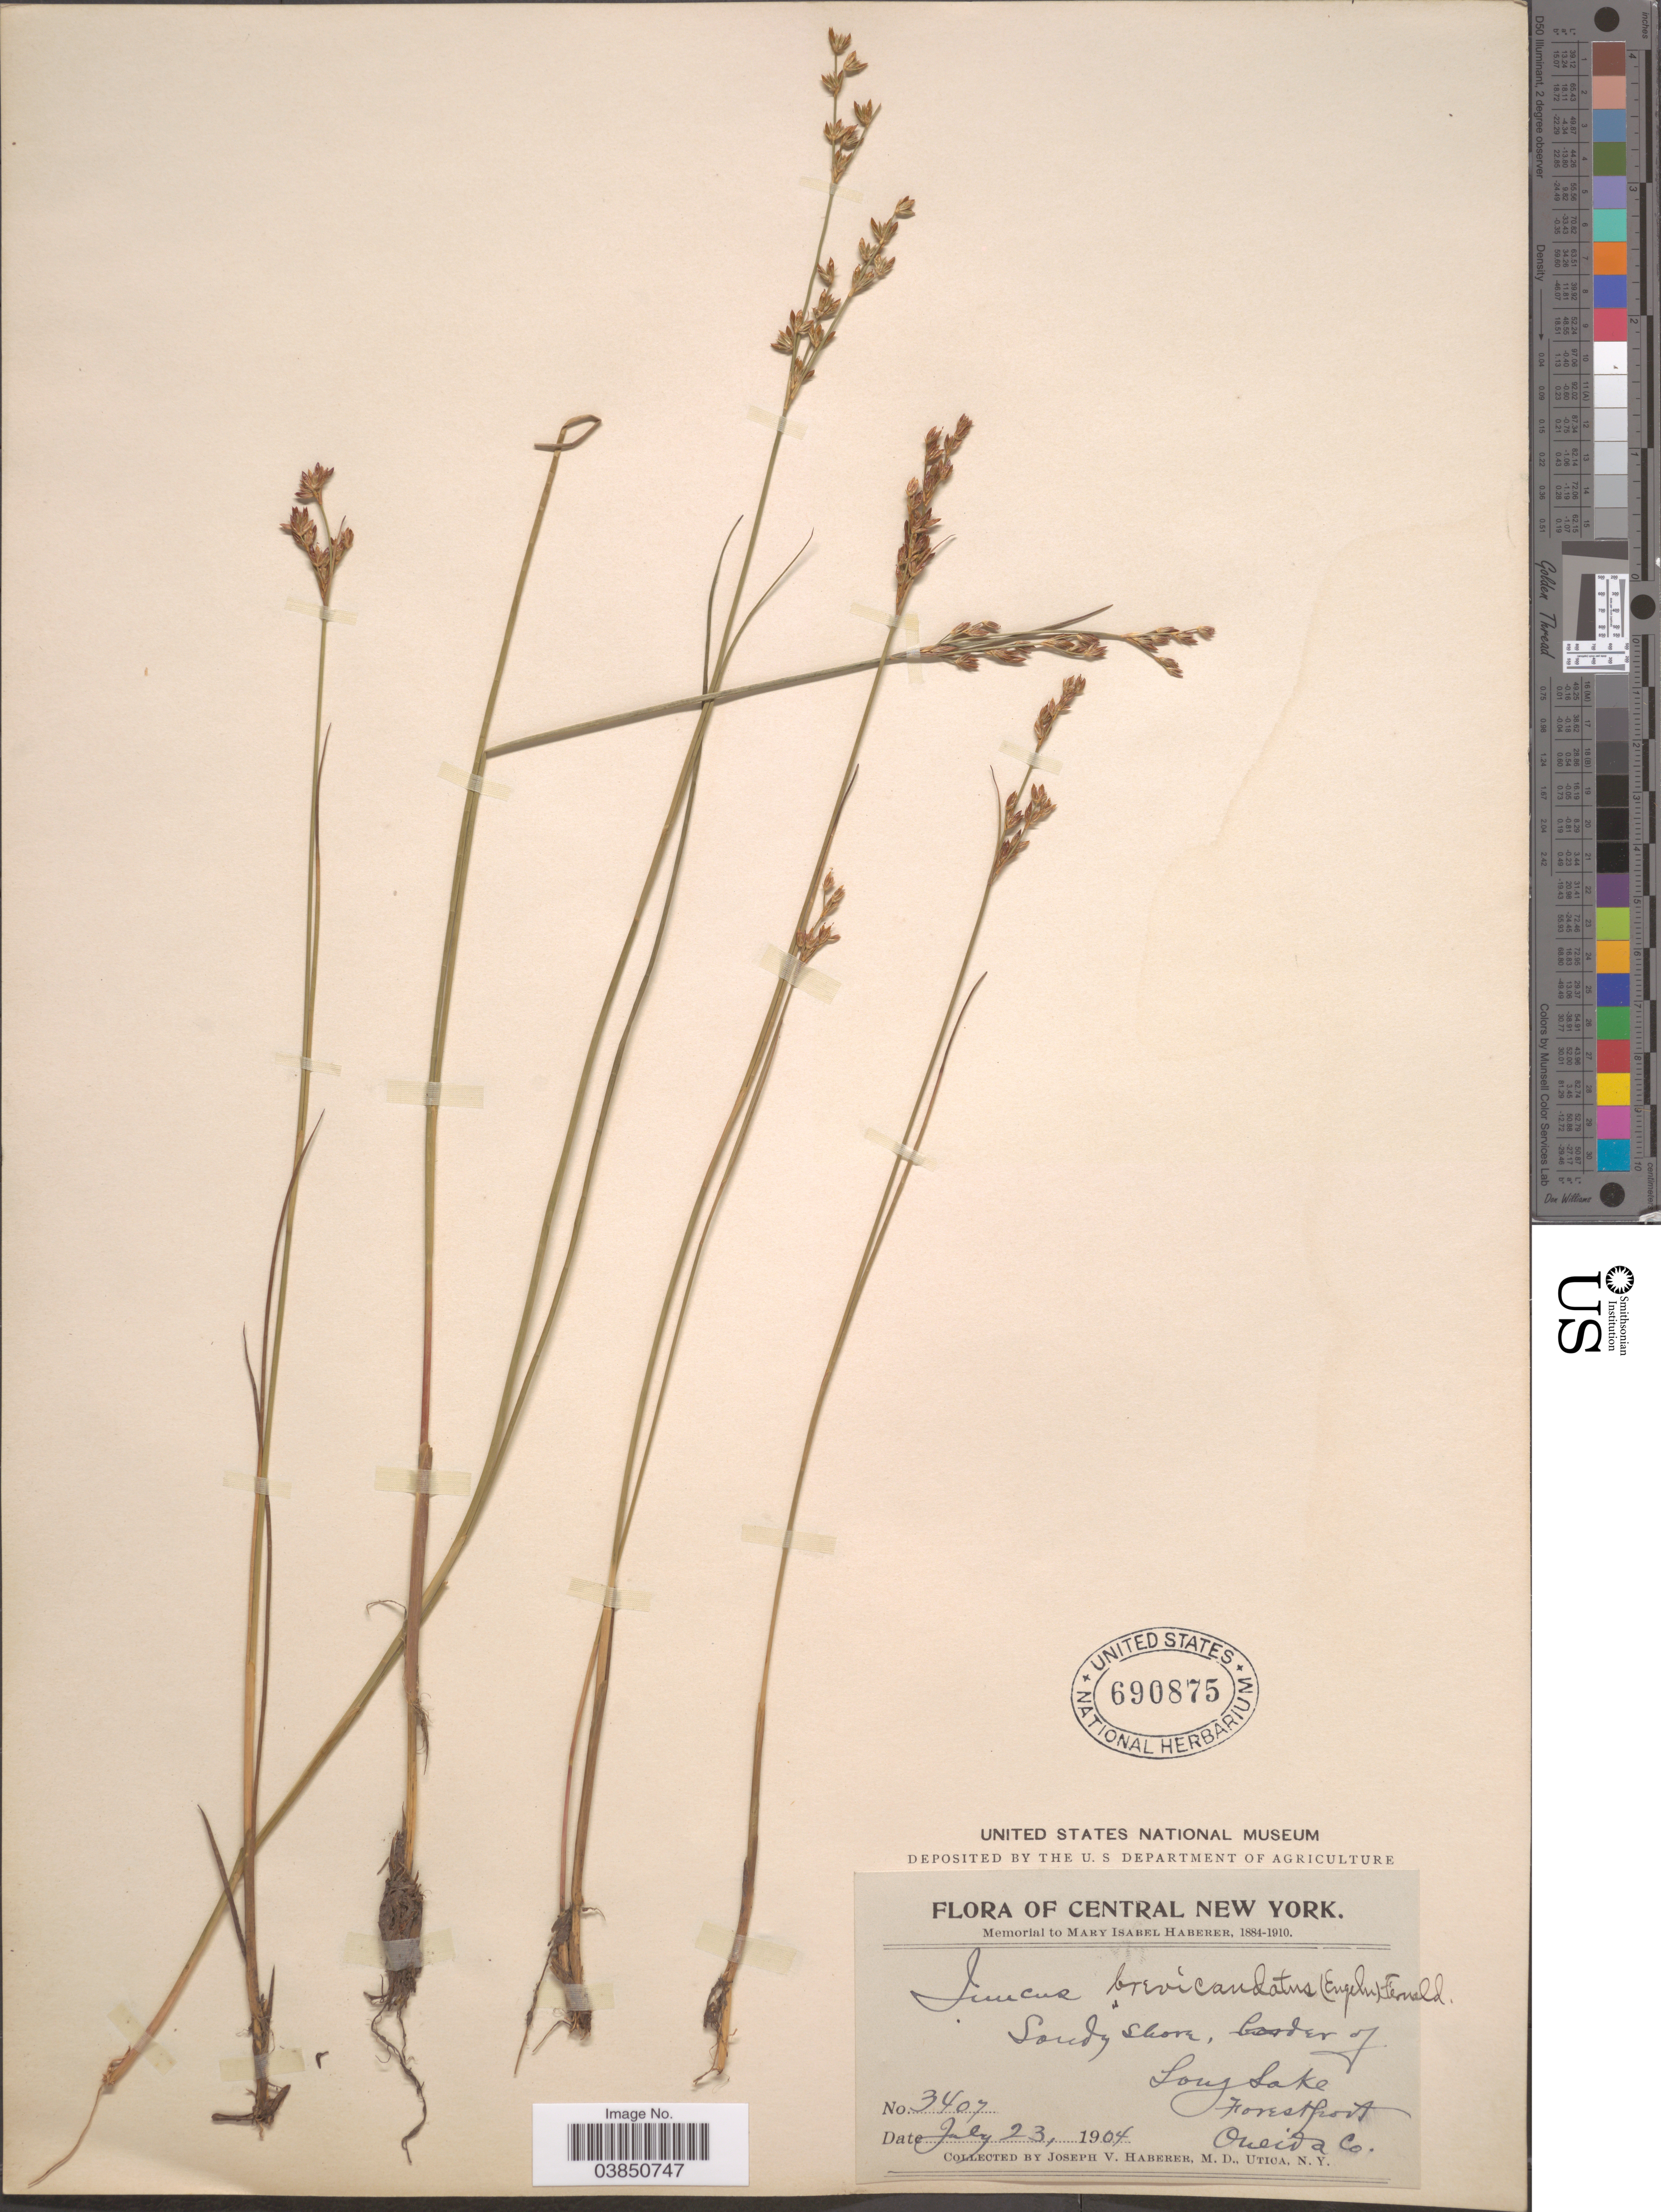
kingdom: Plantae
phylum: Tracheophyta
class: Liliopsida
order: Poales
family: Juncaceae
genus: Juncus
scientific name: Juncus brevicaudatus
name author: (Engelm.) Fernald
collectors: J. V. Haberer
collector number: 3407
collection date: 1904-07-23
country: United States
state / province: New York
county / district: Oneida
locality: Central New York. Border of Long Lake. Forestport. Oneida Co.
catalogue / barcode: US 690875